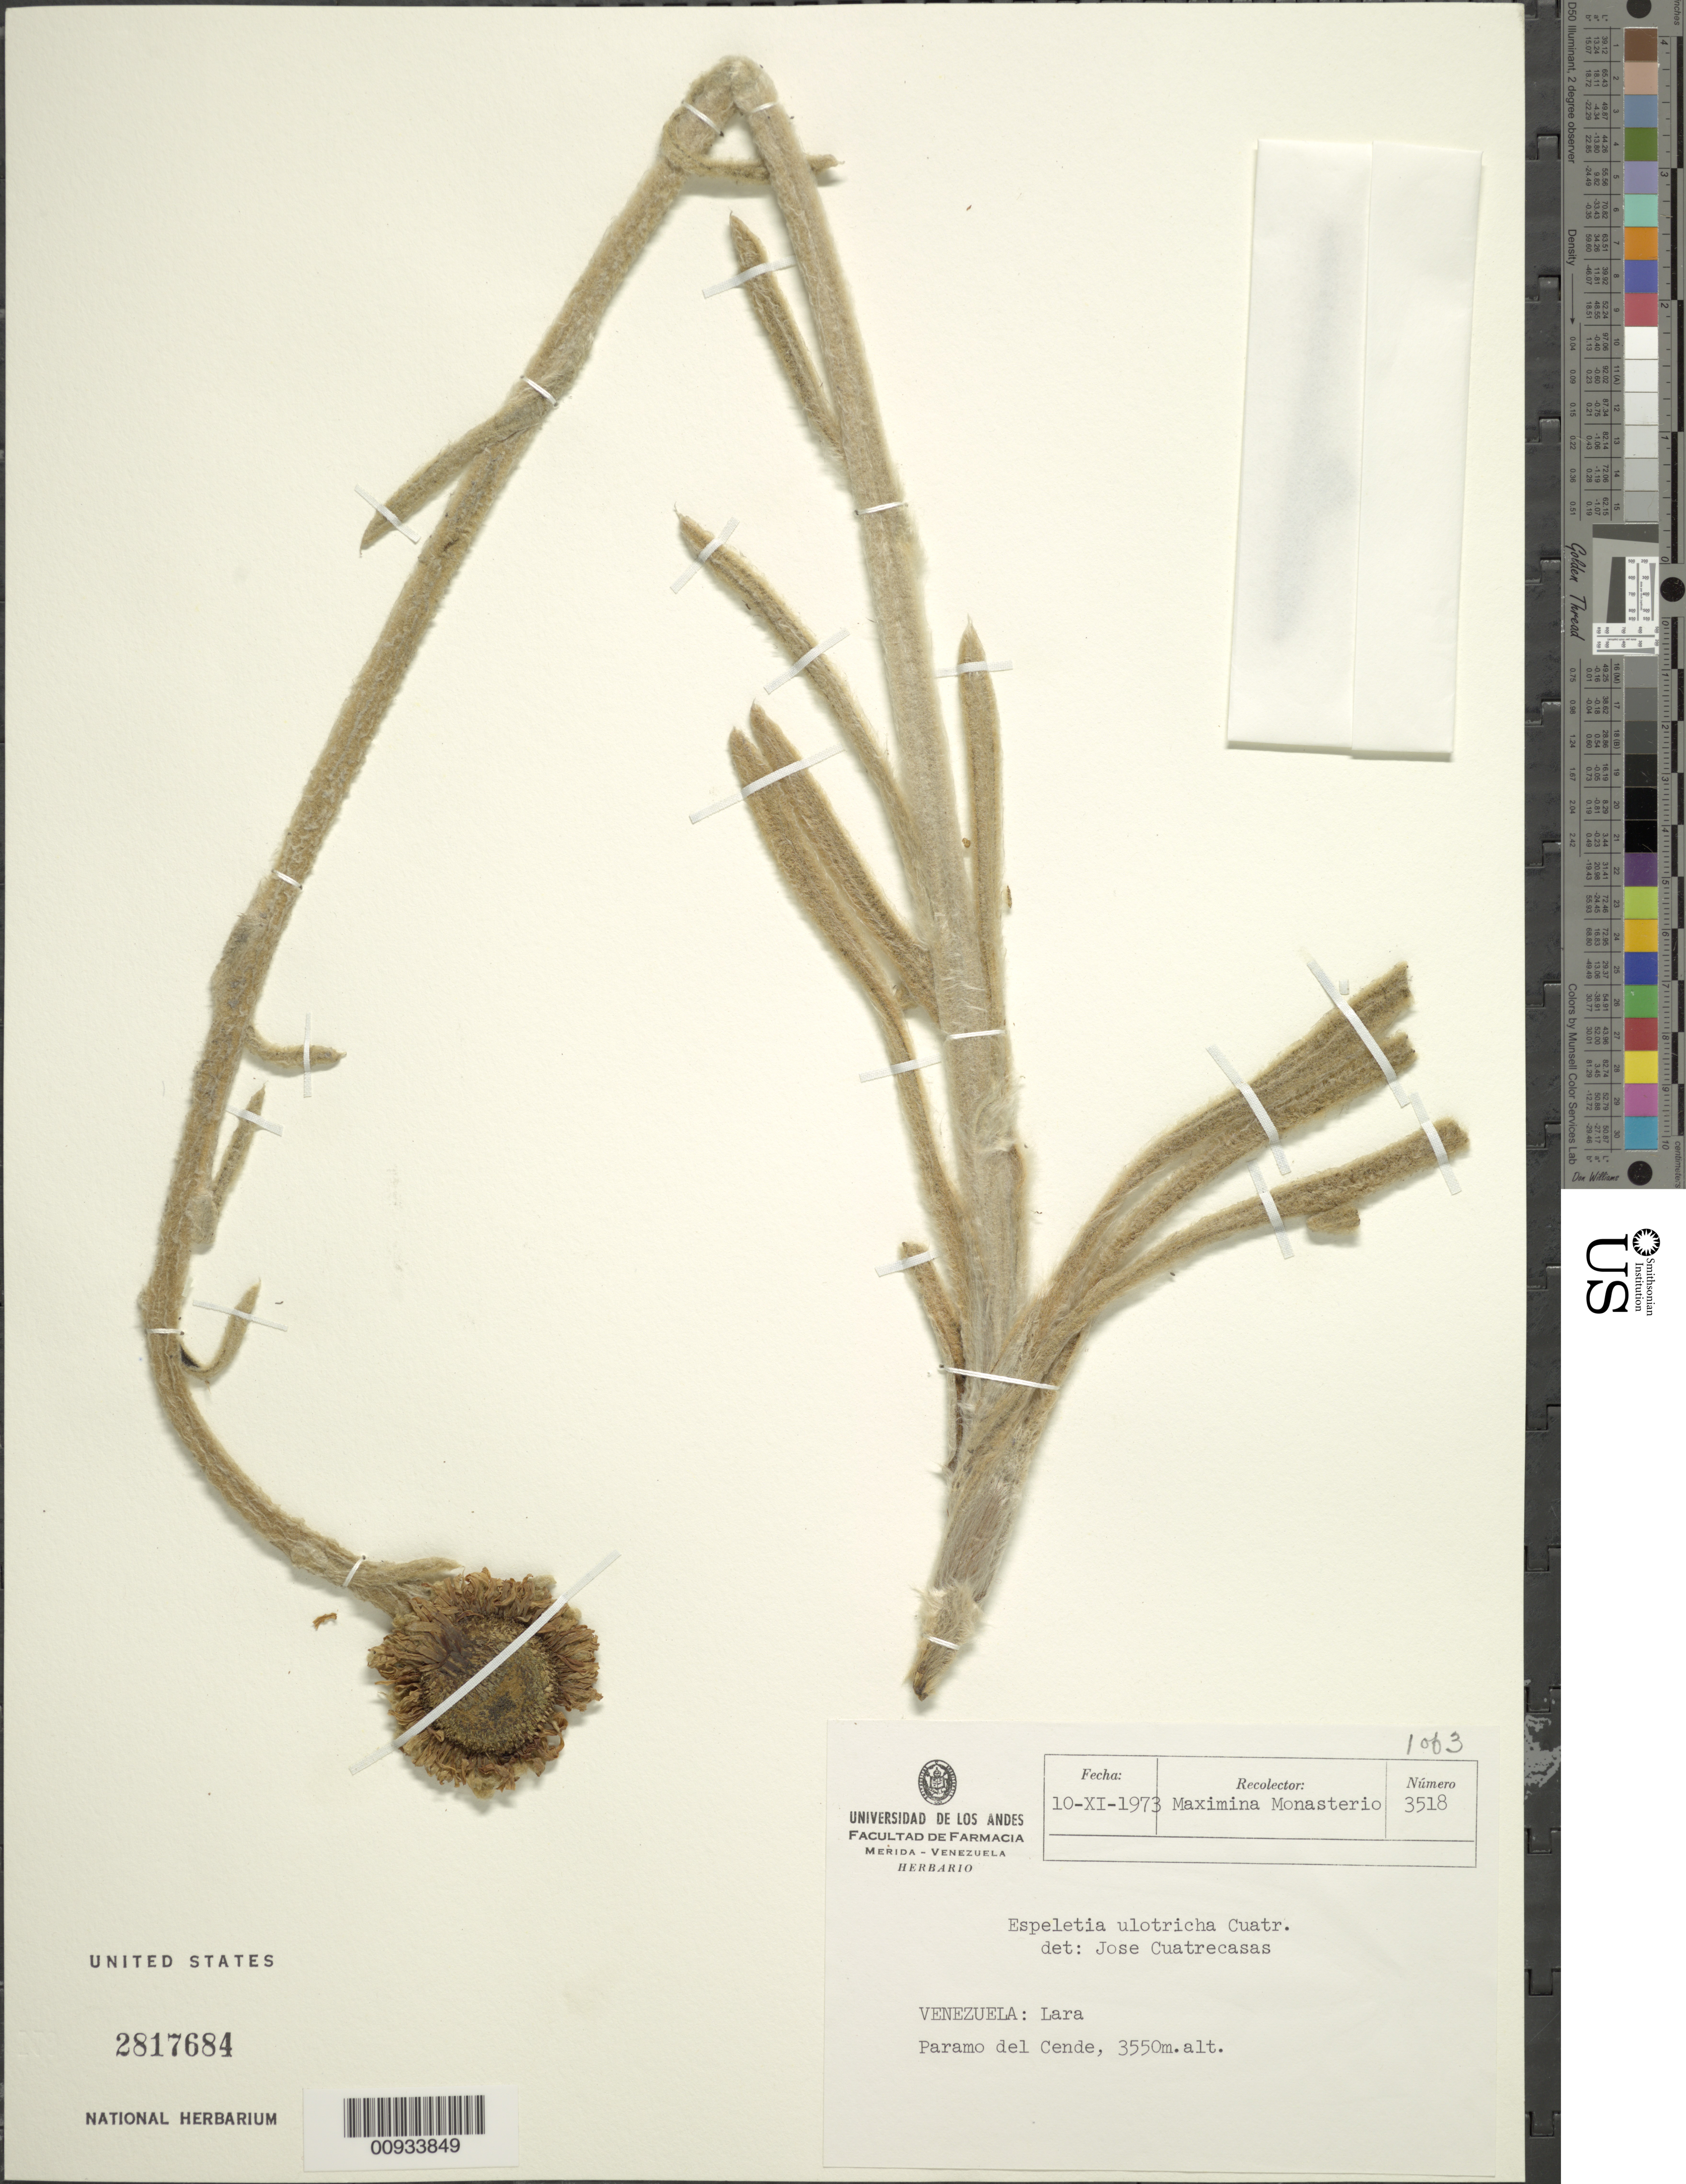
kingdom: Plantae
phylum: Tracheophyta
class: Magnoliopsida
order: Asterales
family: Asteraceae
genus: Espeletia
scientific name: Espeletia ulotricha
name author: Cuatrec.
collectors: M. Monasterio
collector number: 3518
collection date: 1973-11-10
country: Venezuela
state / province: Lara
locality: Páramo del Cendé. Lara.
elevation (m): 3550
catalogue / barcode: US 2817684